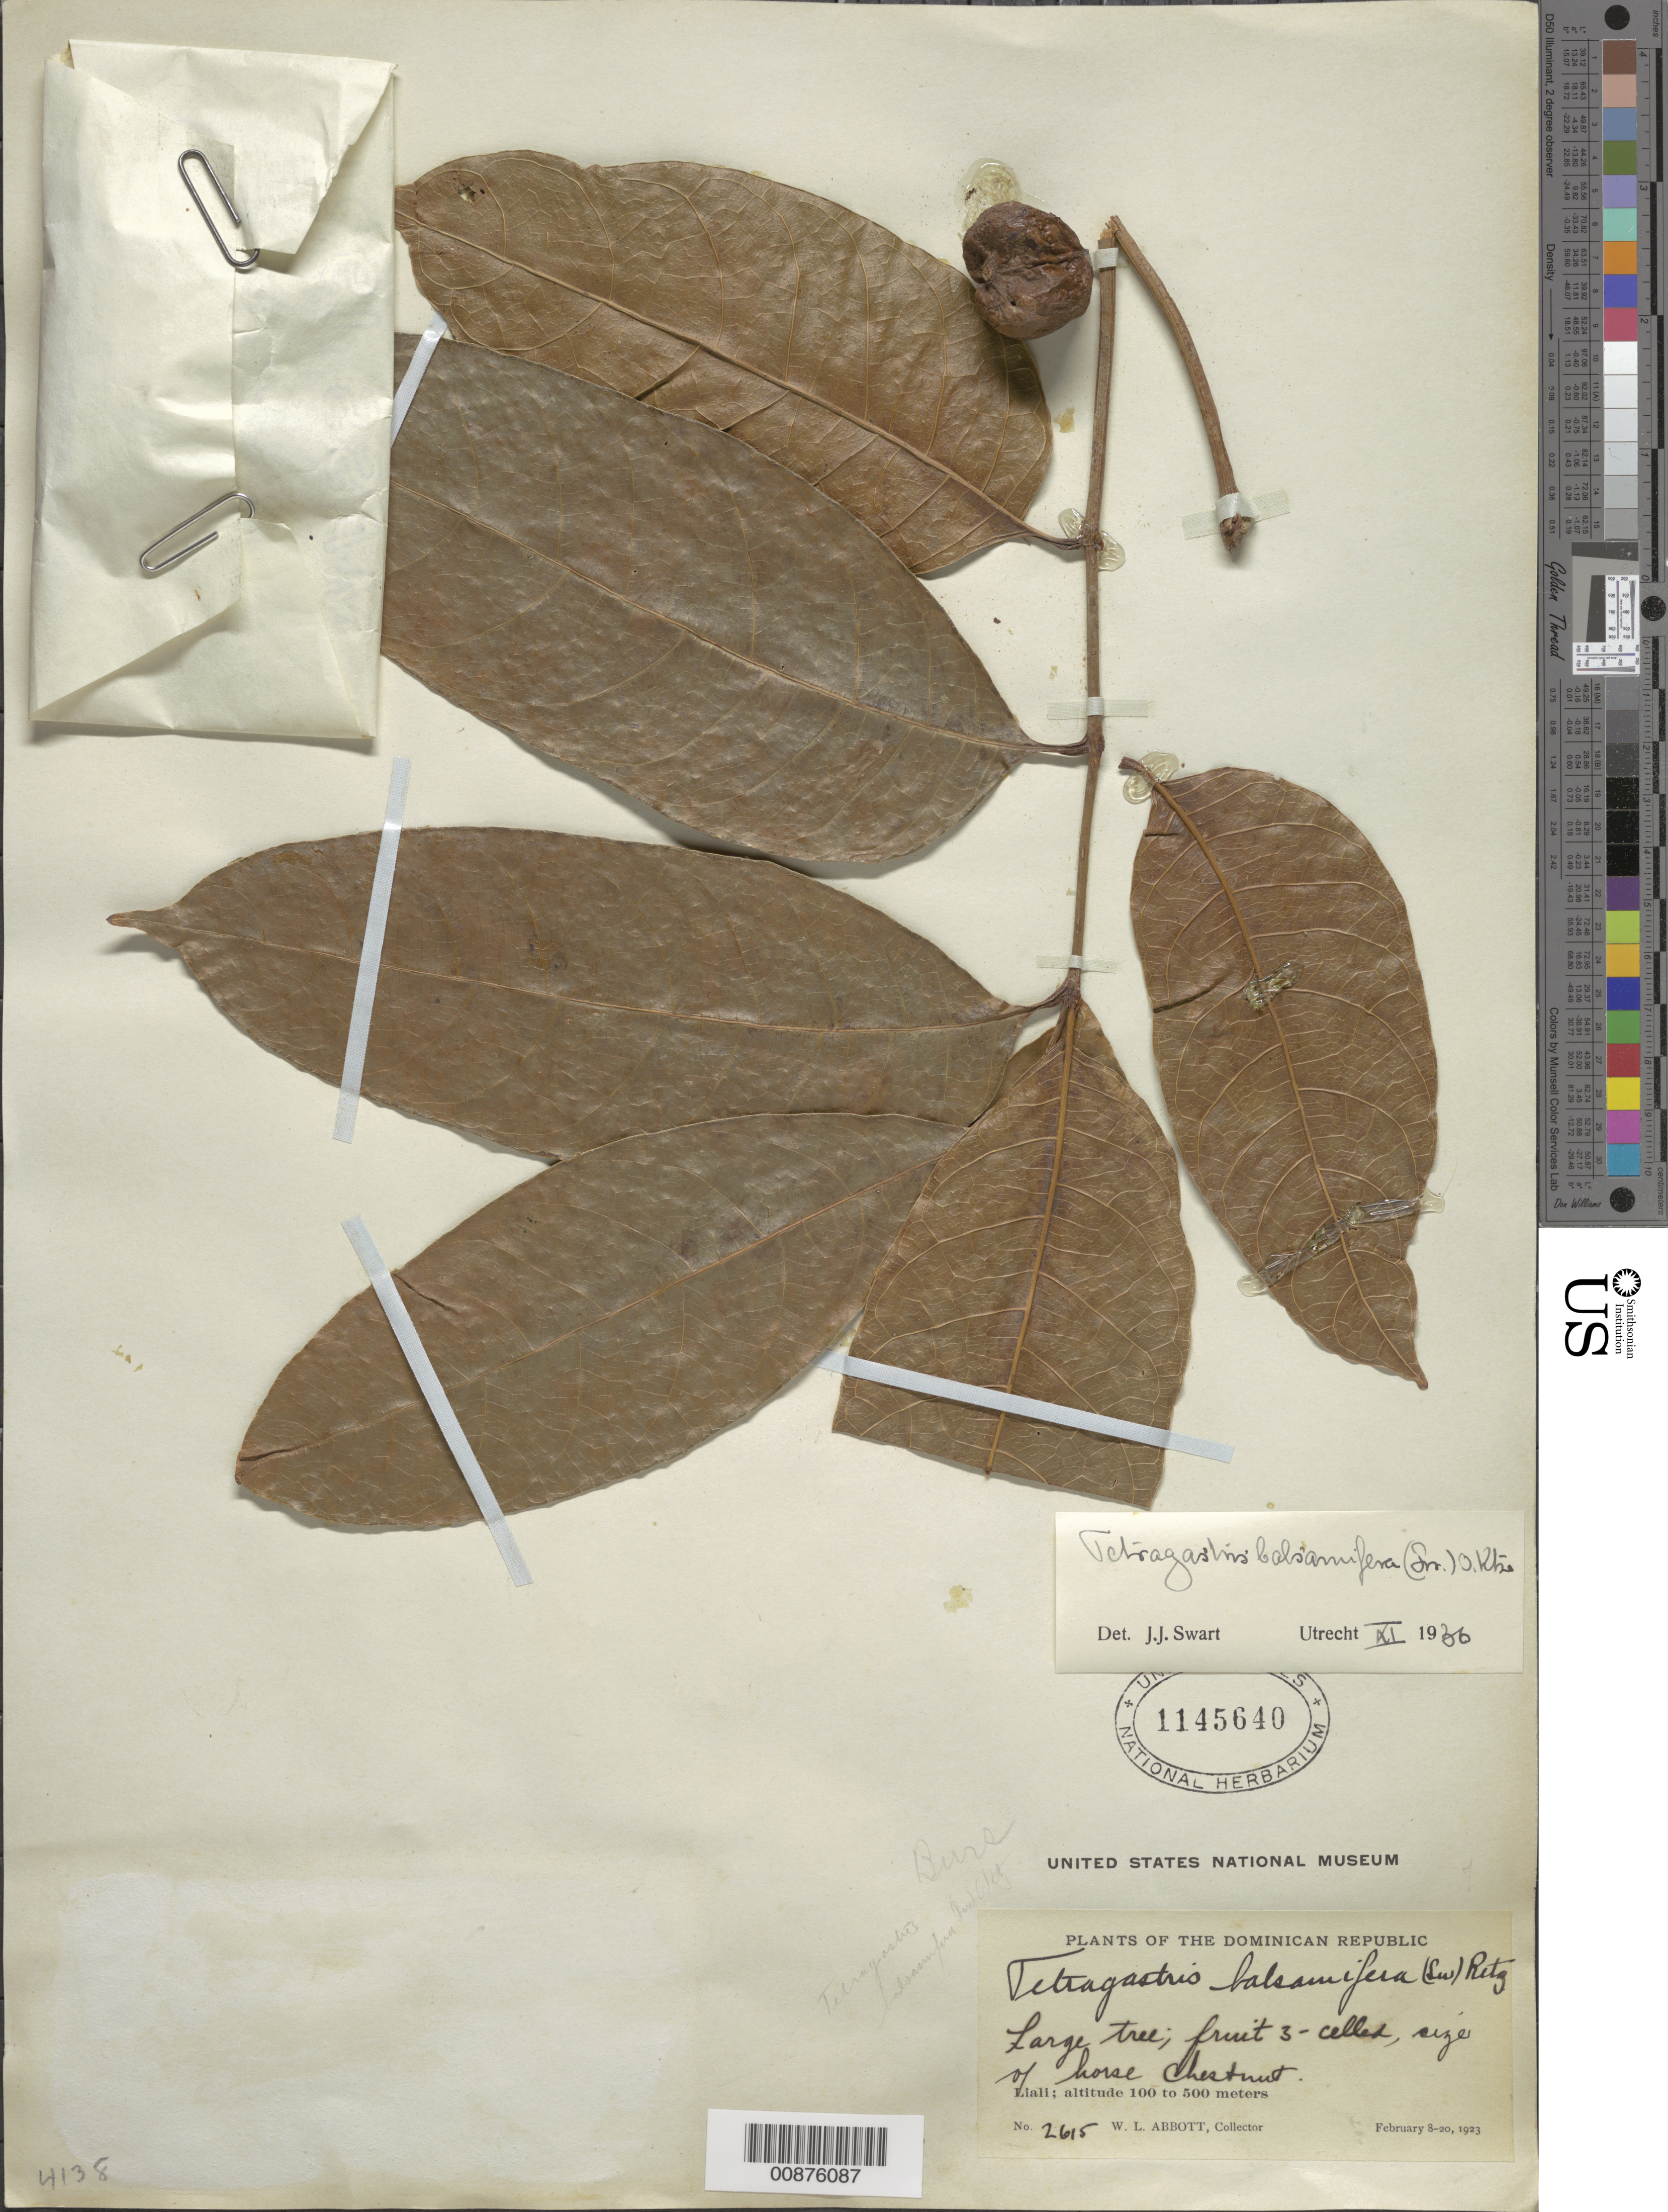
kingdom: Plantae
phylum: Tracheophyta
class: Magnoliopsida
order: Sapindales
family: Burseraceae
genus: Protium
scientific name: Protium balsamiferum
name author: (Sw.) Daly & P. Fine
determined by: Daly, Douglas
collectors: W. L. Abbott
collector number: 2615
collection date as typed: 08 Feb 1923 to 20 Feb 1923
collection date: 1923-02-08/1923-02-20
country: Dominican Republic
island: Hispaniola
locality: Liali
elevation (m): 100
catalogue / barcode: US 1145640